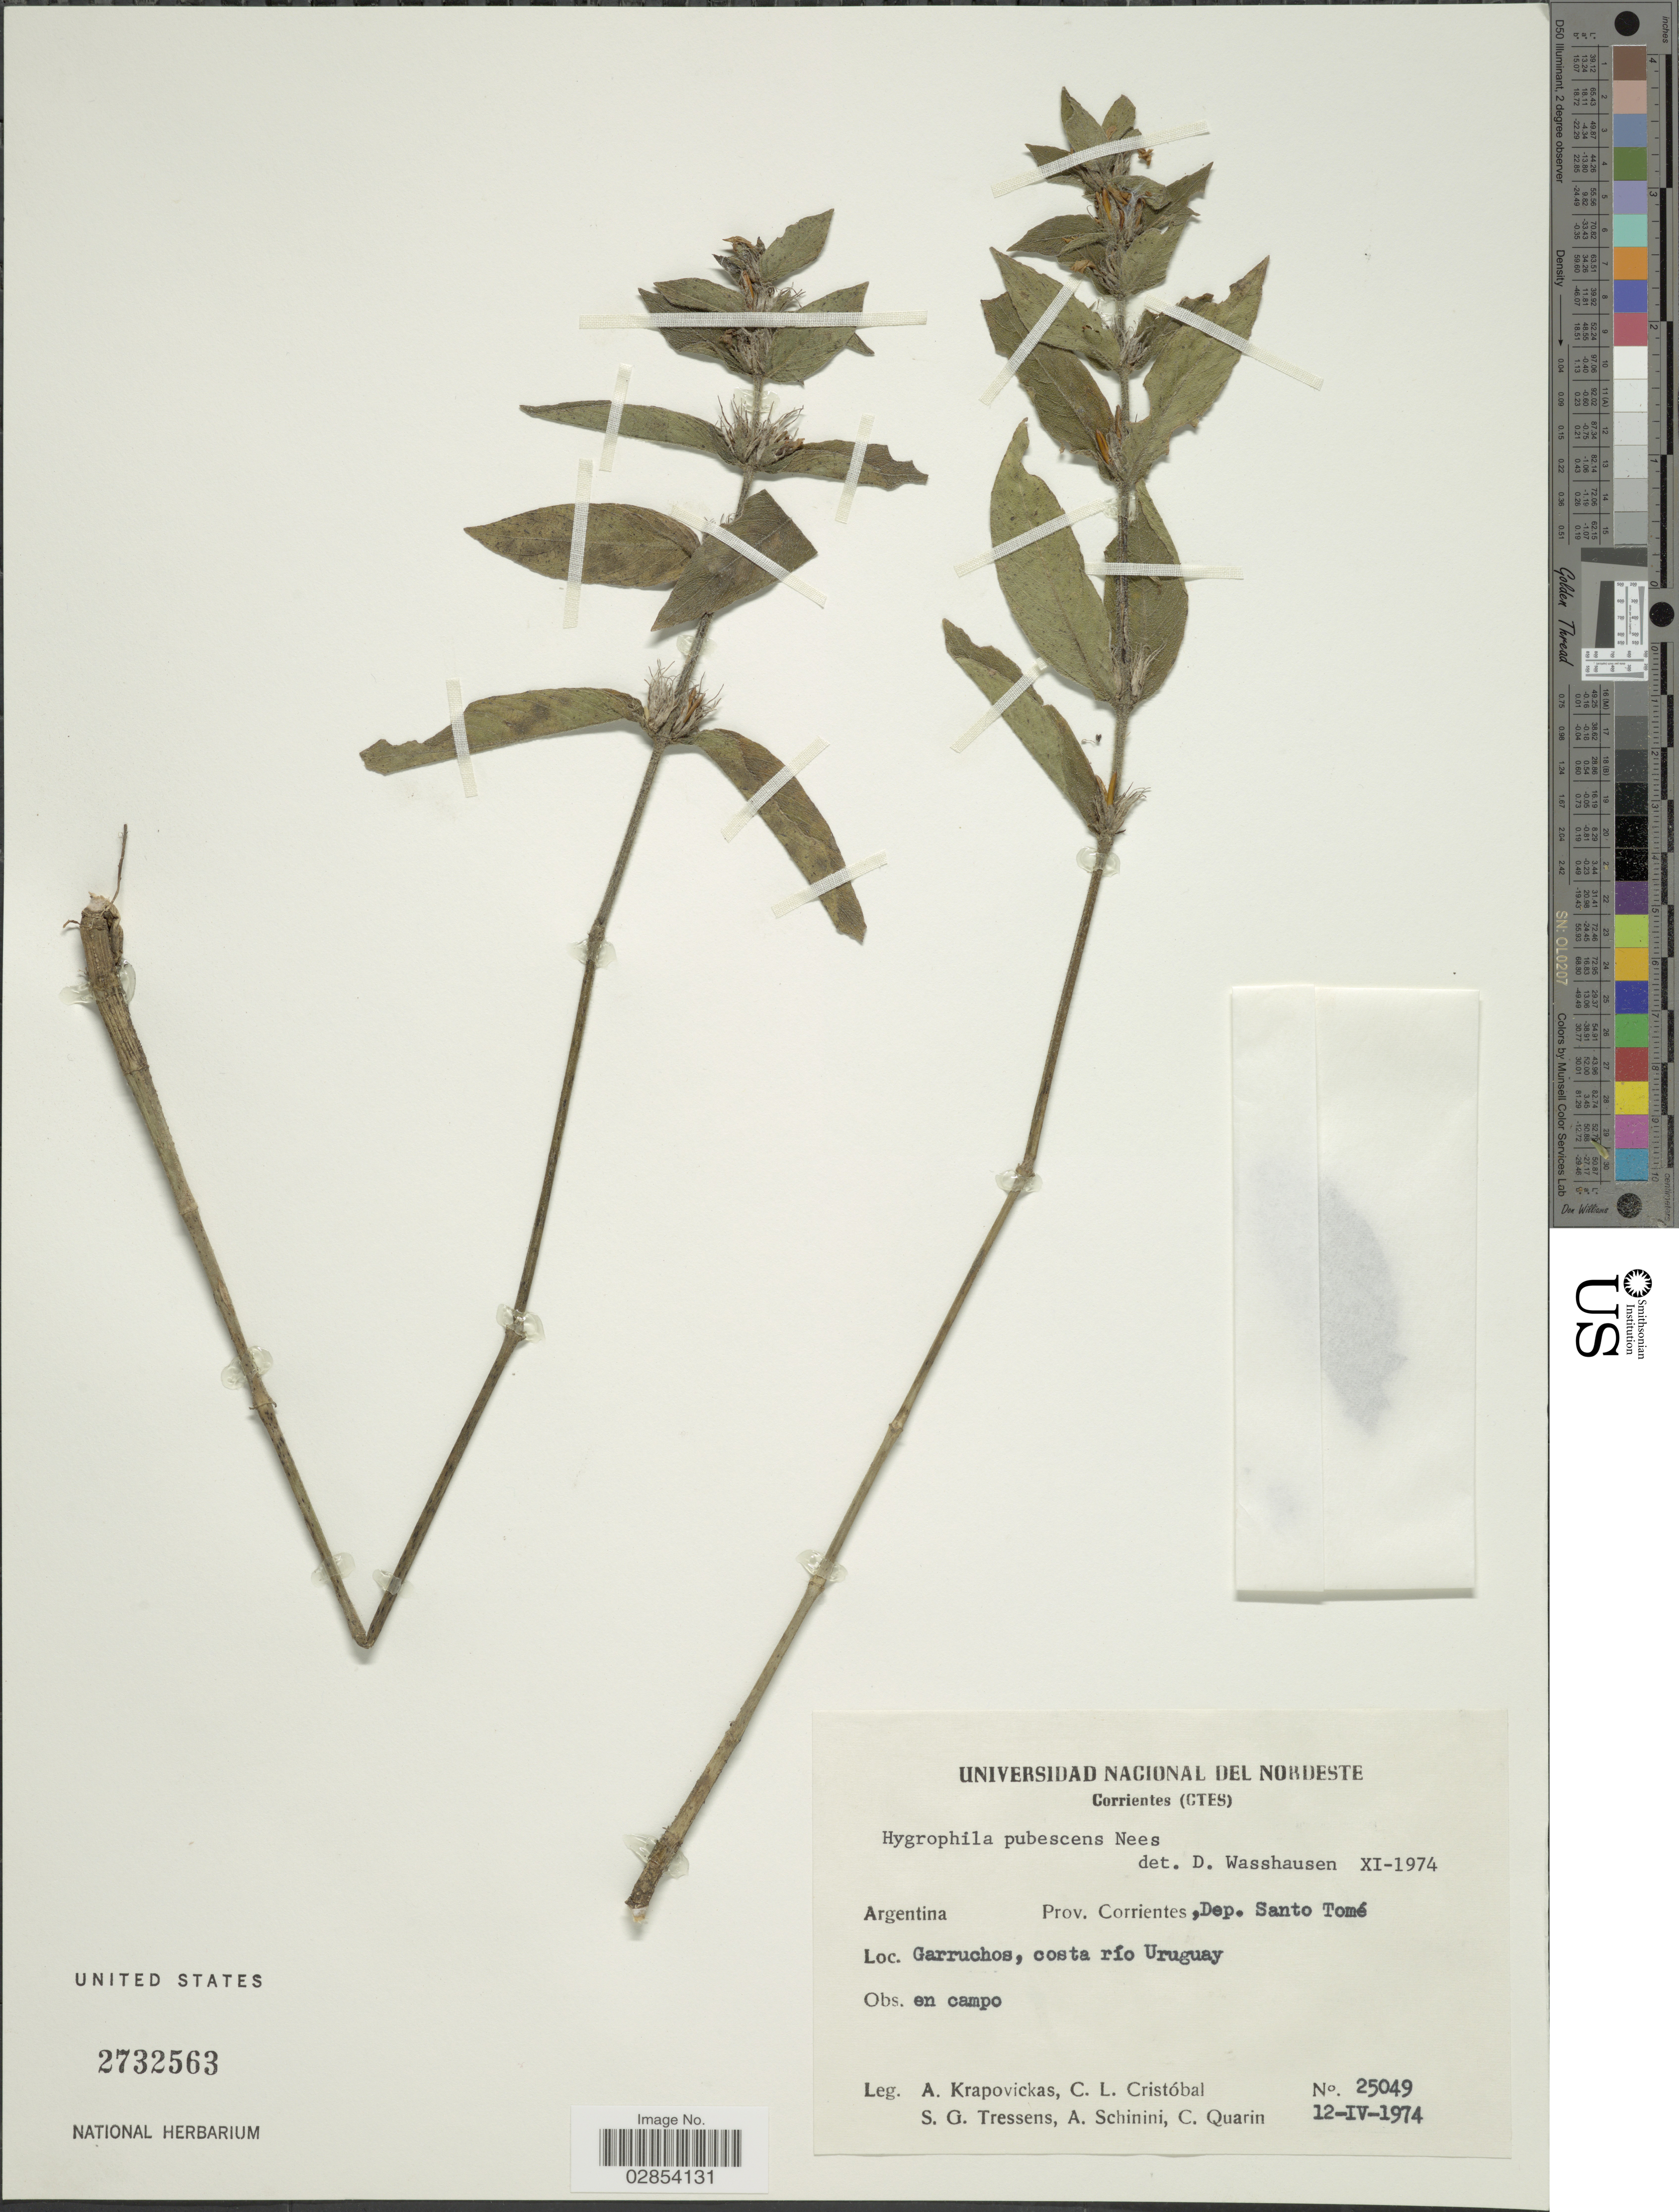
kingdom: Plantae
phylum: Tracheophyta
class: Magnoliopsida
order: Lamiales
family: Acanthaceae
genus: Hygrophila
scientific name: Hygrophila pubescens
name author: Nees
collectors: A. Krapovickas, C. L. Cristóbal, S. Tressens, A. Schinini & C. Quarin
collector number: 25049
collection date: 1974-04-12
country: Argentina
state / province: Corrientes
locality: Dep. Santo Tomé. Garruchos, costa río Uruguay.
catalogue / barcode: US 2732563